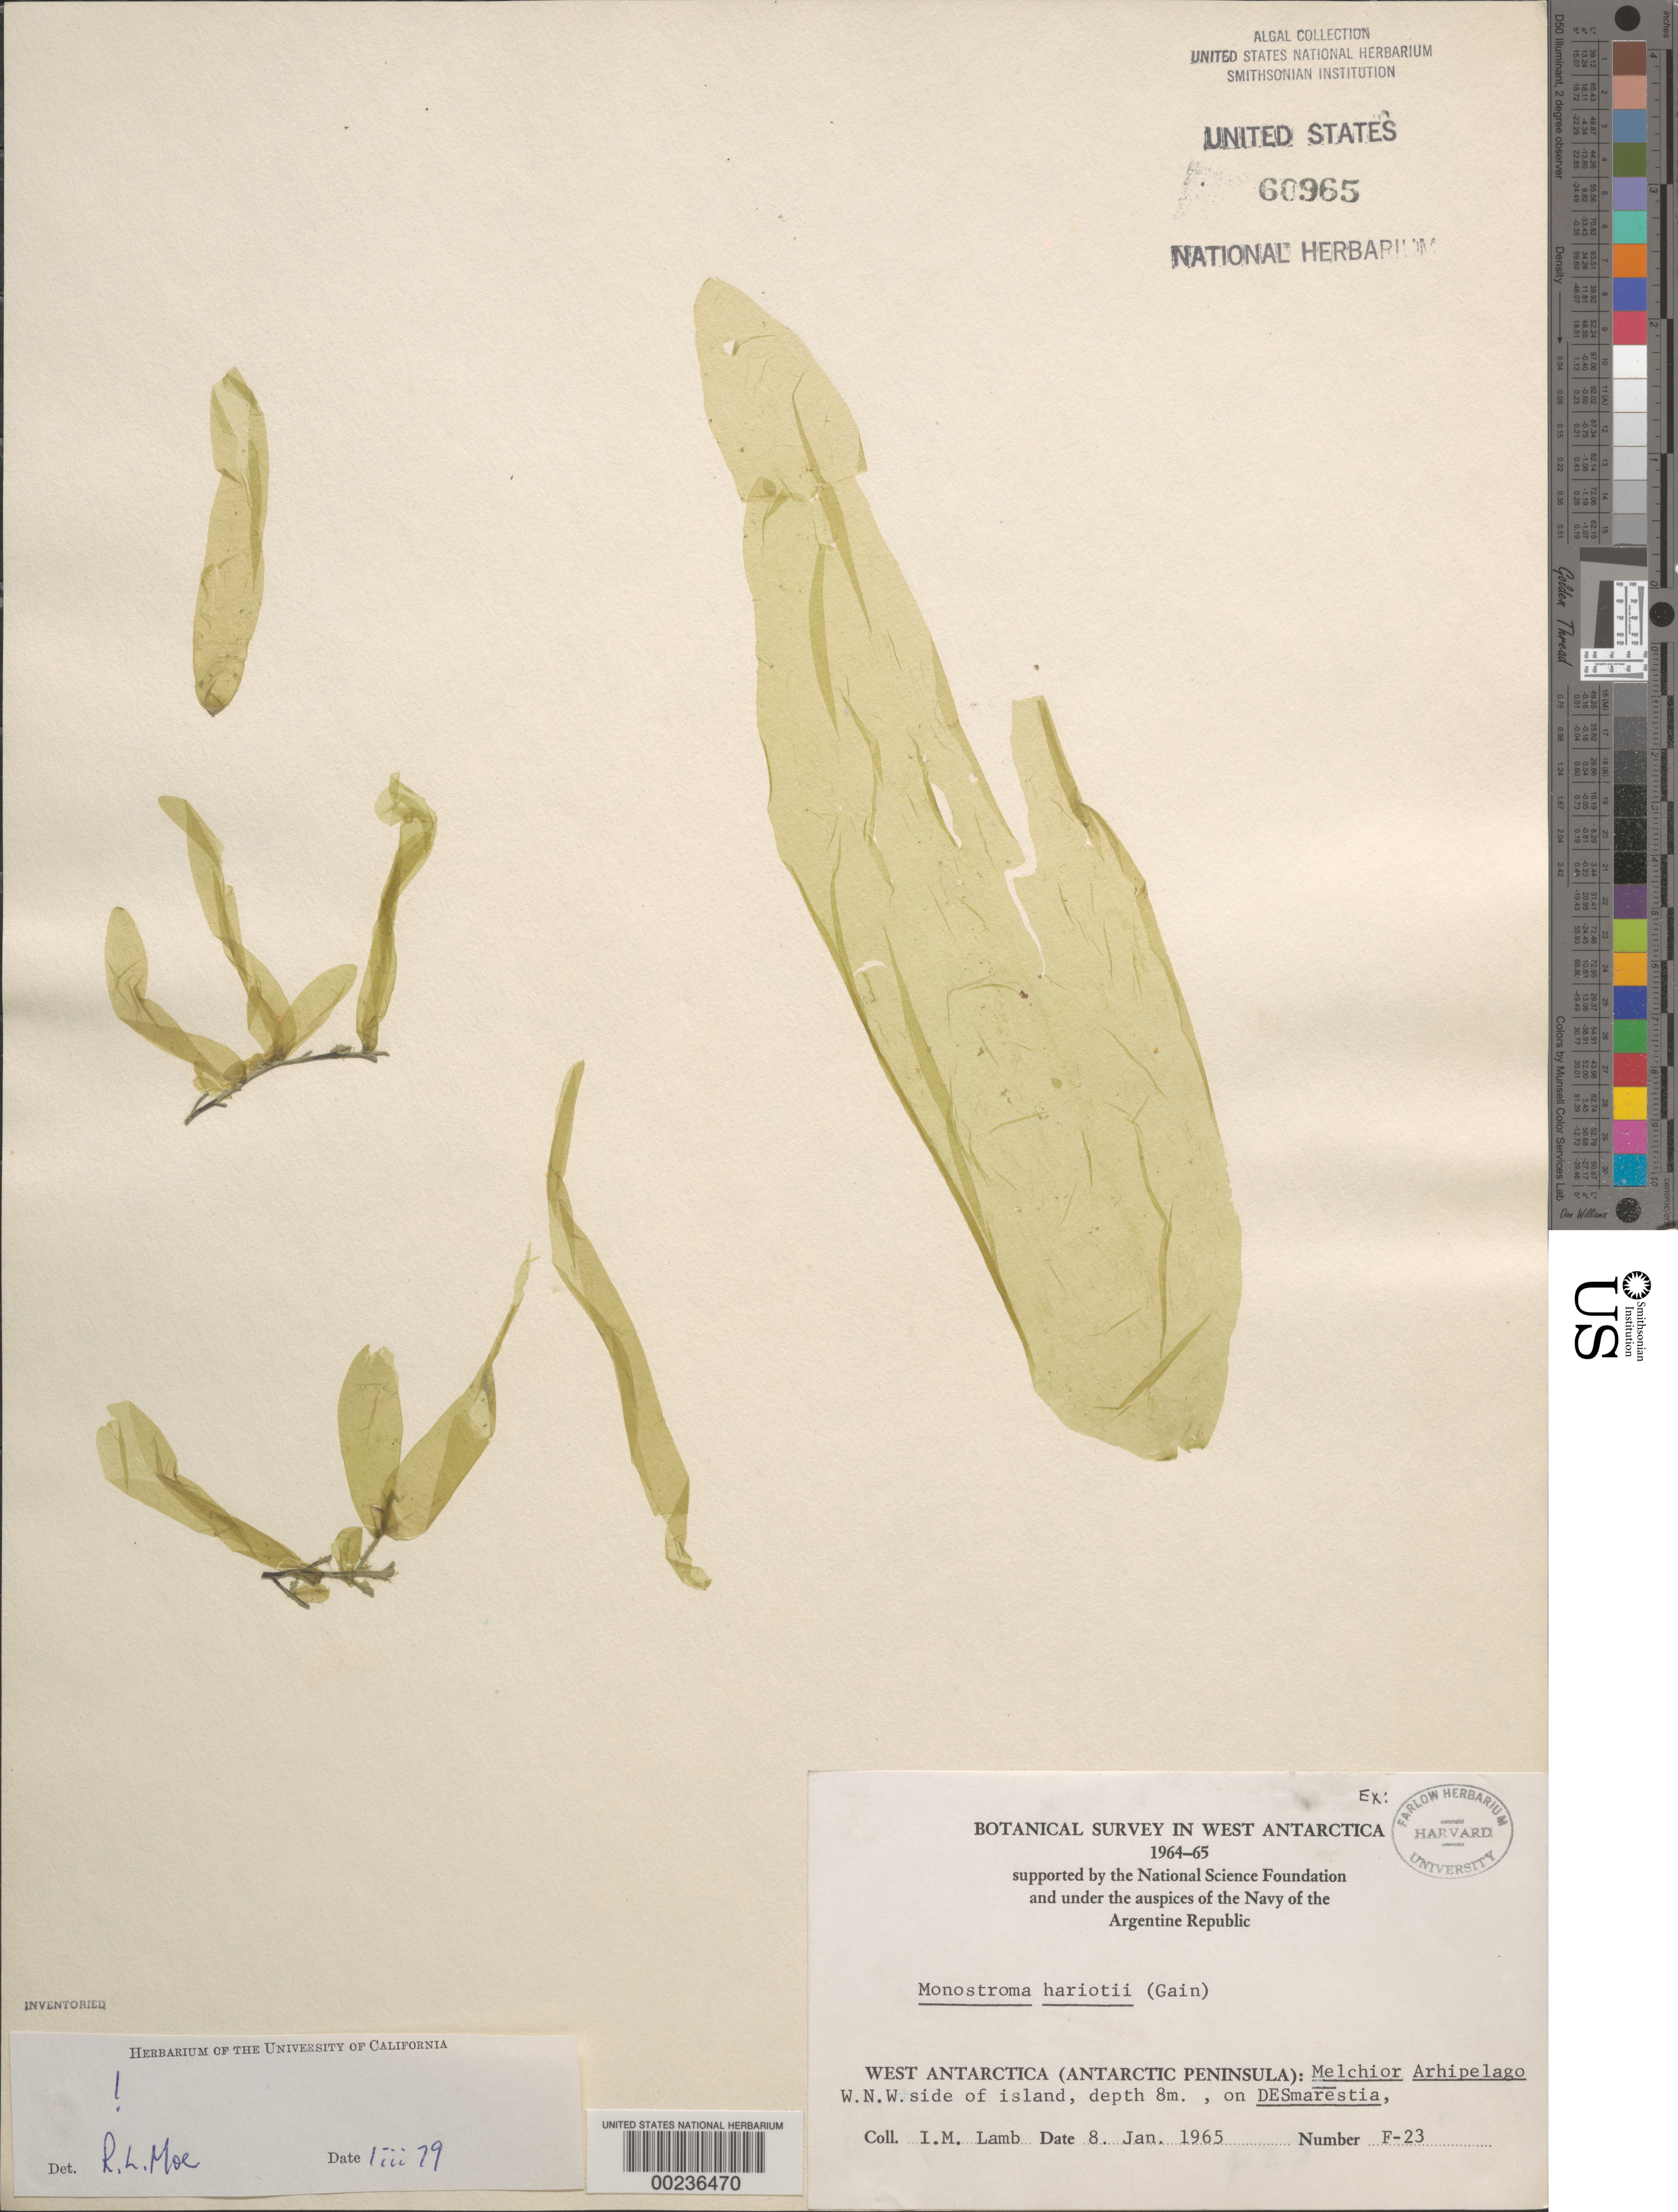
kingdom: Plantae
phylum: Chlorophyta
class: Ulvophyceae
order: Ulvales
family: Monostromataceae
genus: Monostroma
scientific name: Monostroma hariotii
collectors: I. M. Lamb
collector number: F-23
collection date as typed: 08 Jan 1965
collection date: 1965-01-08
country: Antarctica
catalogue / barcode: US 60965